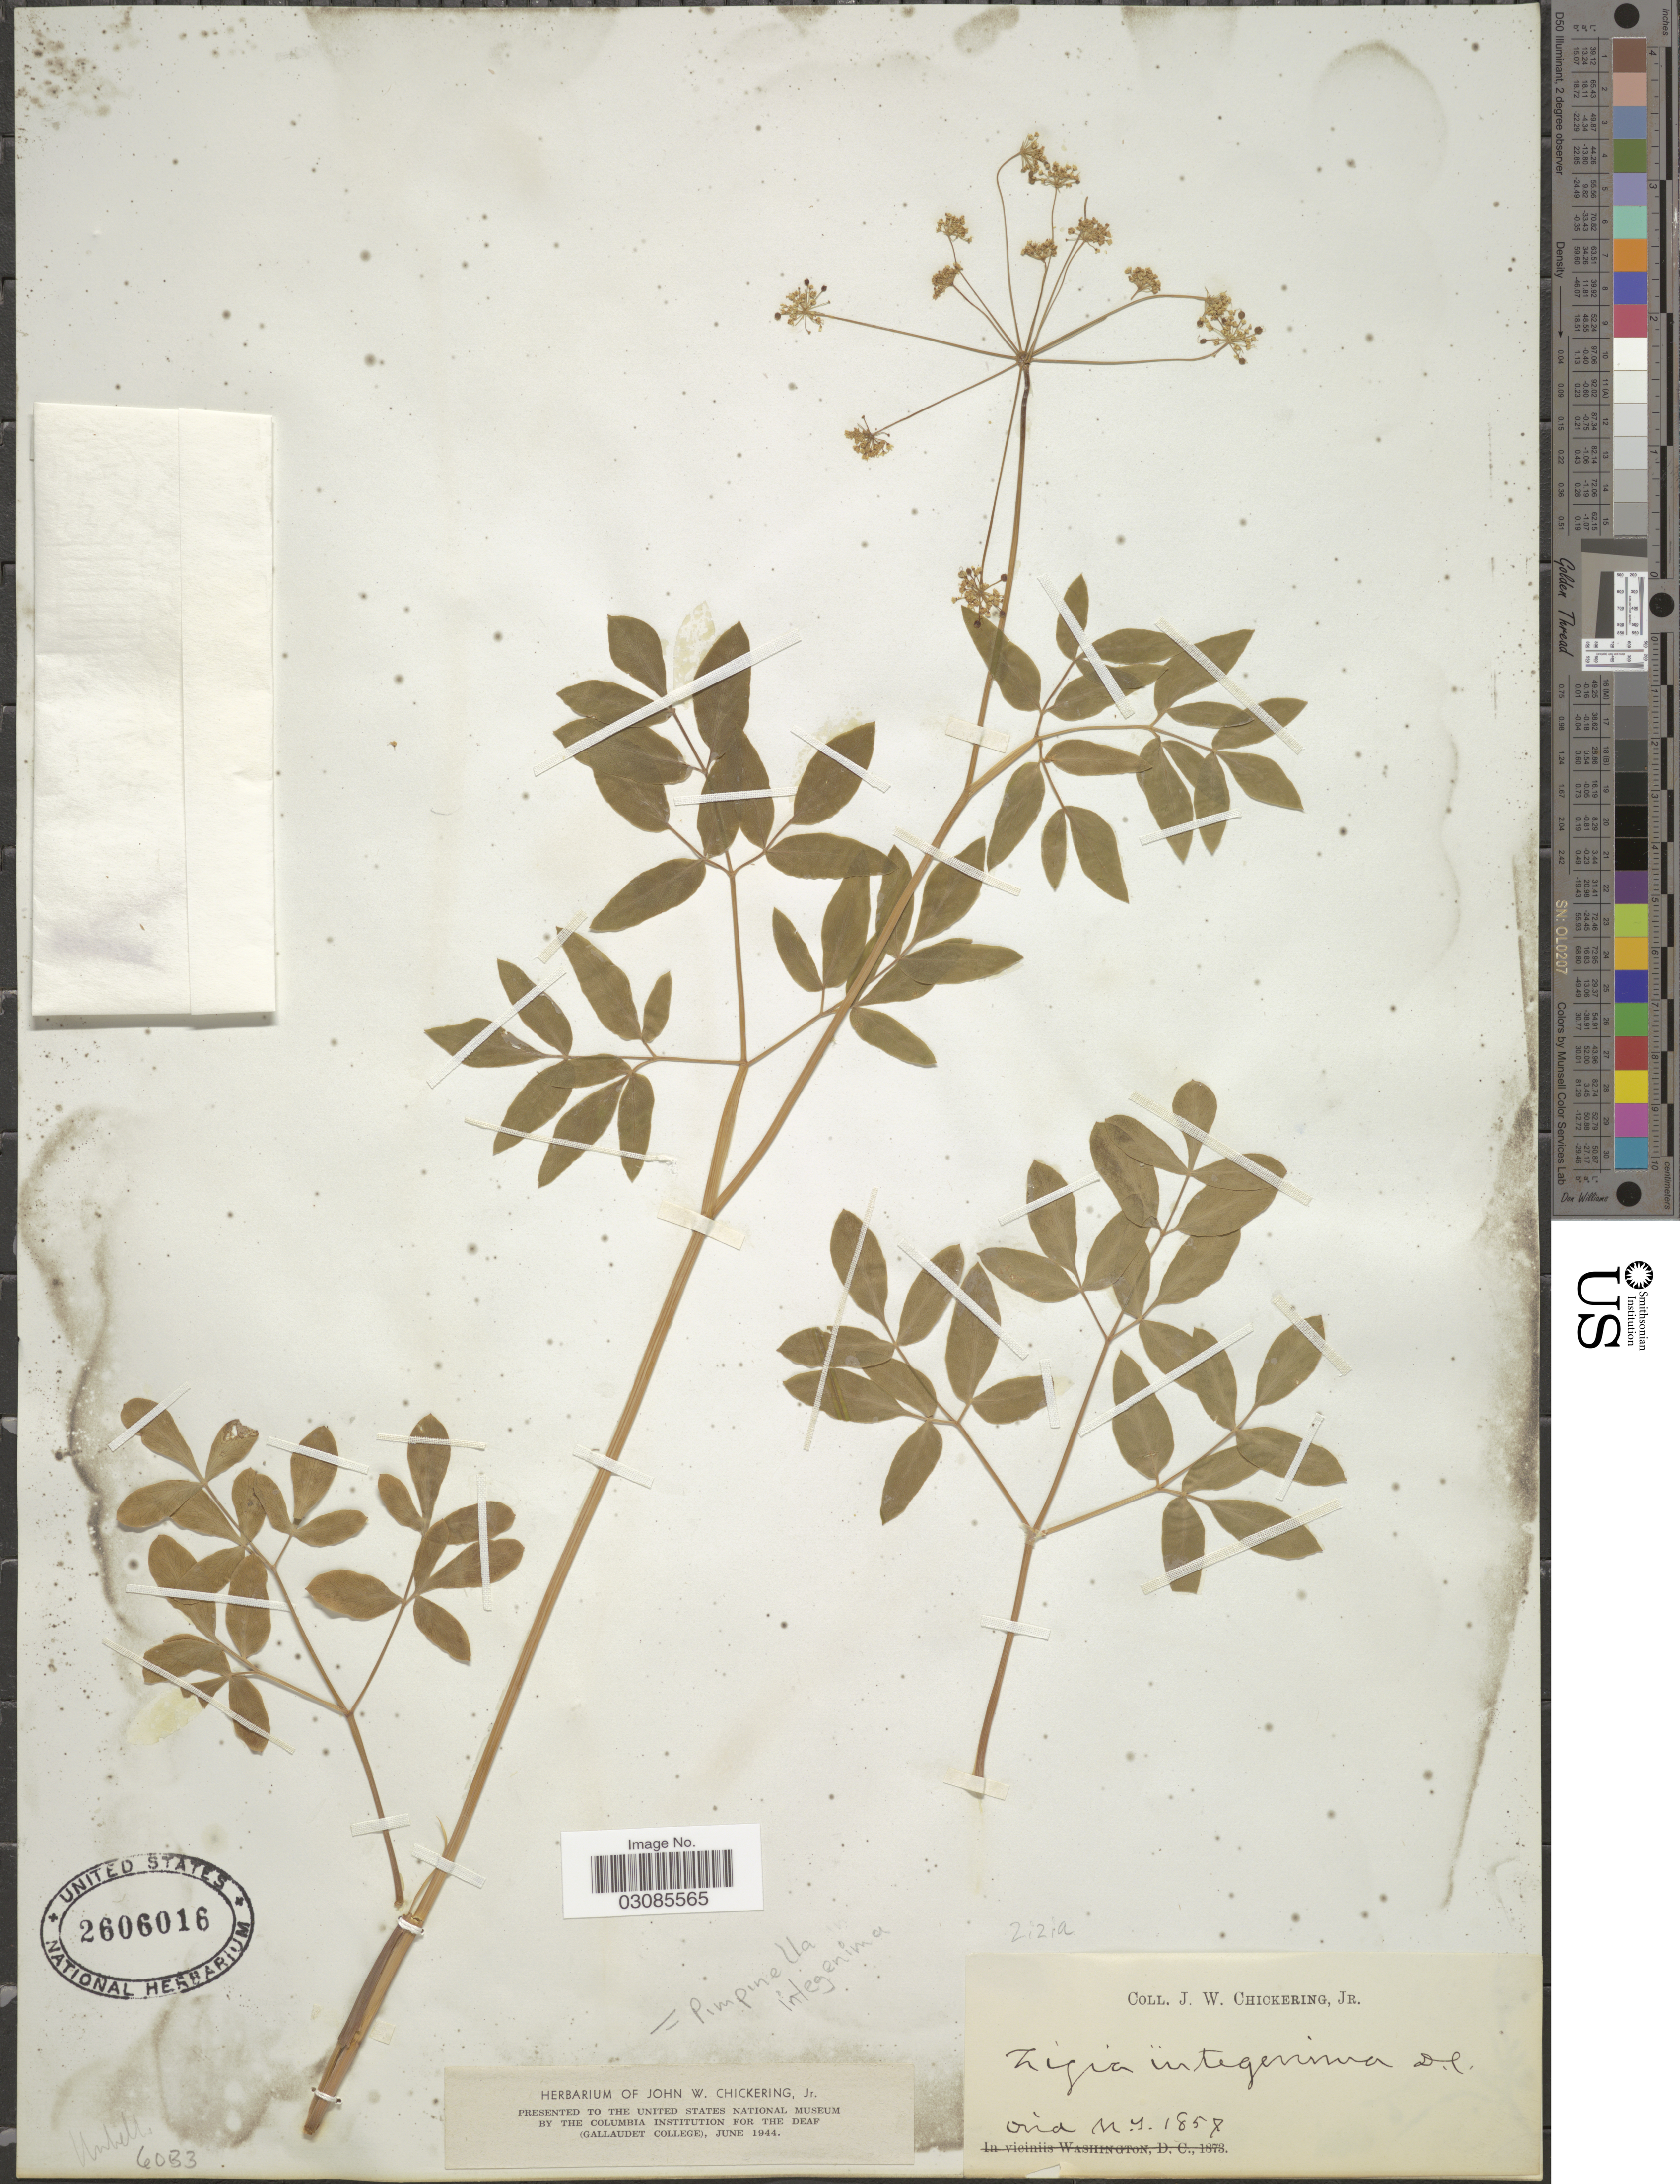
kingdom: Plantae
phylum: Tracheophyta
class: Magnoliopsida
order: Apiales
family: Apiaceae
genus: Taenidia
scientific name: Taenidia integerrima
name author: (L.) Drude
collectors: J. W. Chickering Jr.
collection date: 1857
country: United States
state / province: New York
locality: Ovid N. Y.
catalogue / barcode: US 2606016